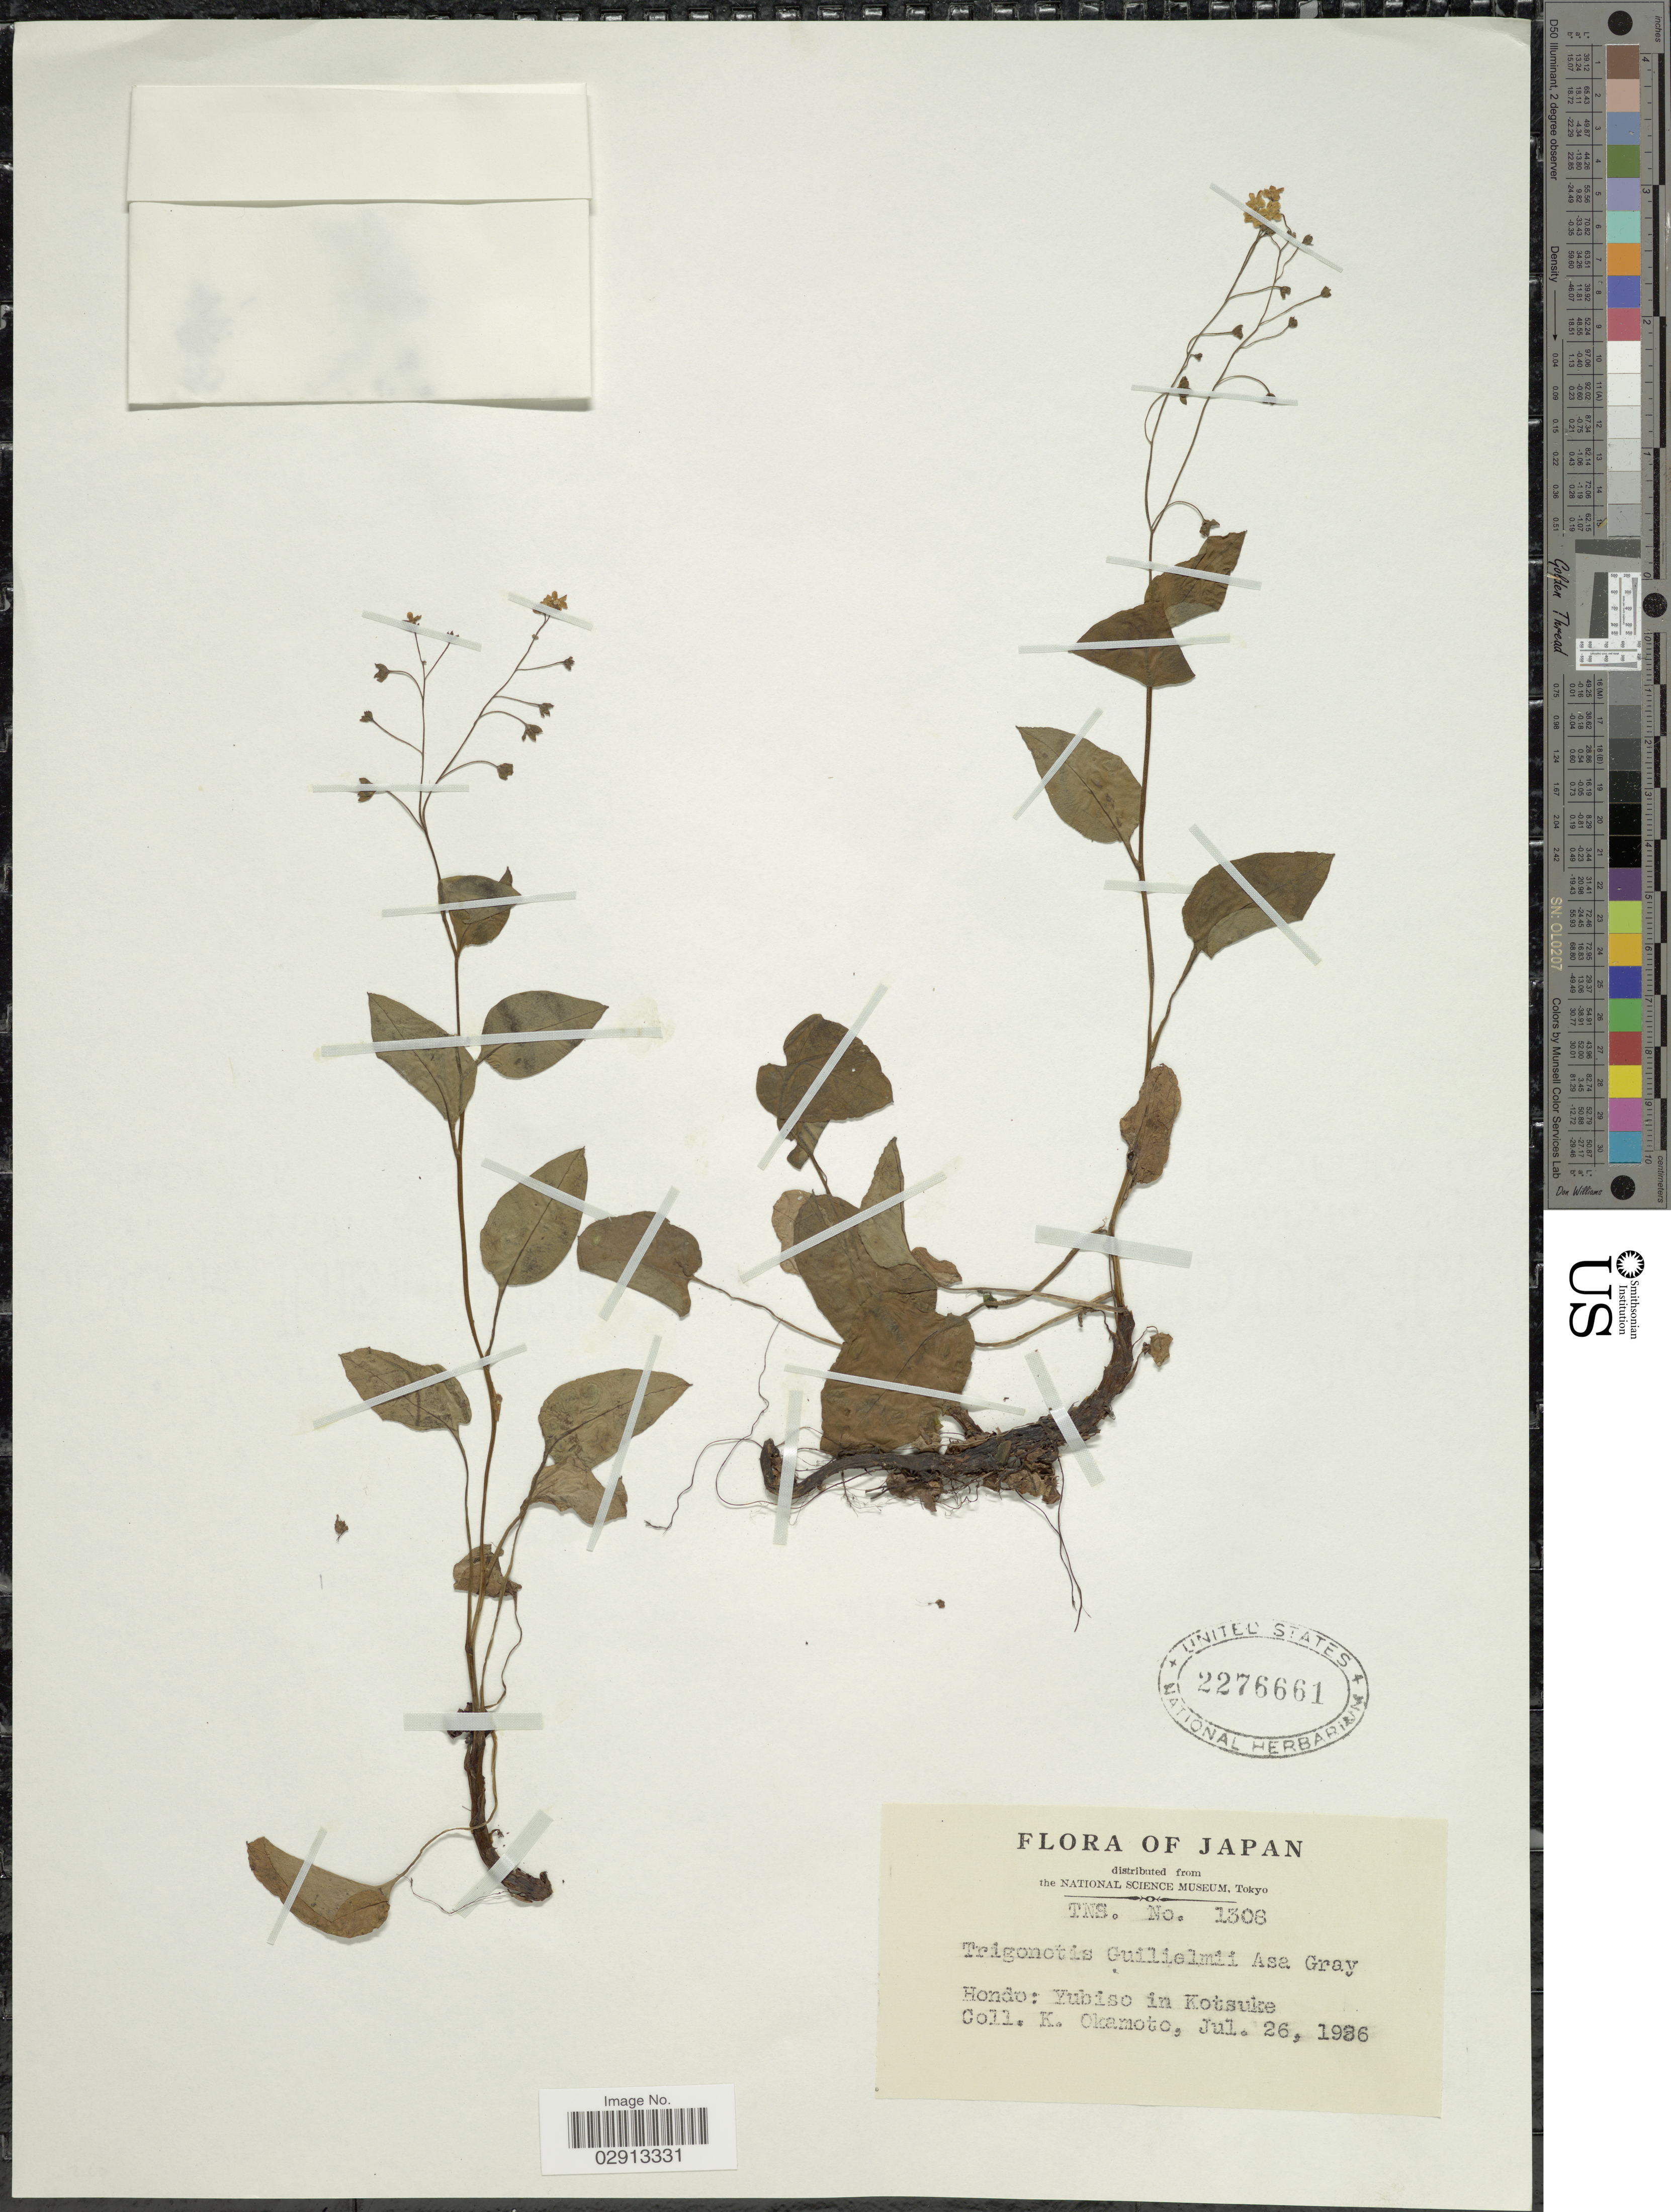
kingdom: Plantae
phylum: Tracheophyta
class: Magnoliopsida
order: Boraginales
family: Boraginaceae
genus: Trigonotis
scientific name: Trigonotis guilielmi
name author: (A. Gray) Gürke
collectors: K. Okamoto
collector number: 1308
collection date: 1986-07-26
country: Japan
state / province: Gunma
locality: Hondo: Yubiso in Kotsuke.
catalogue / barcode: US 2276661